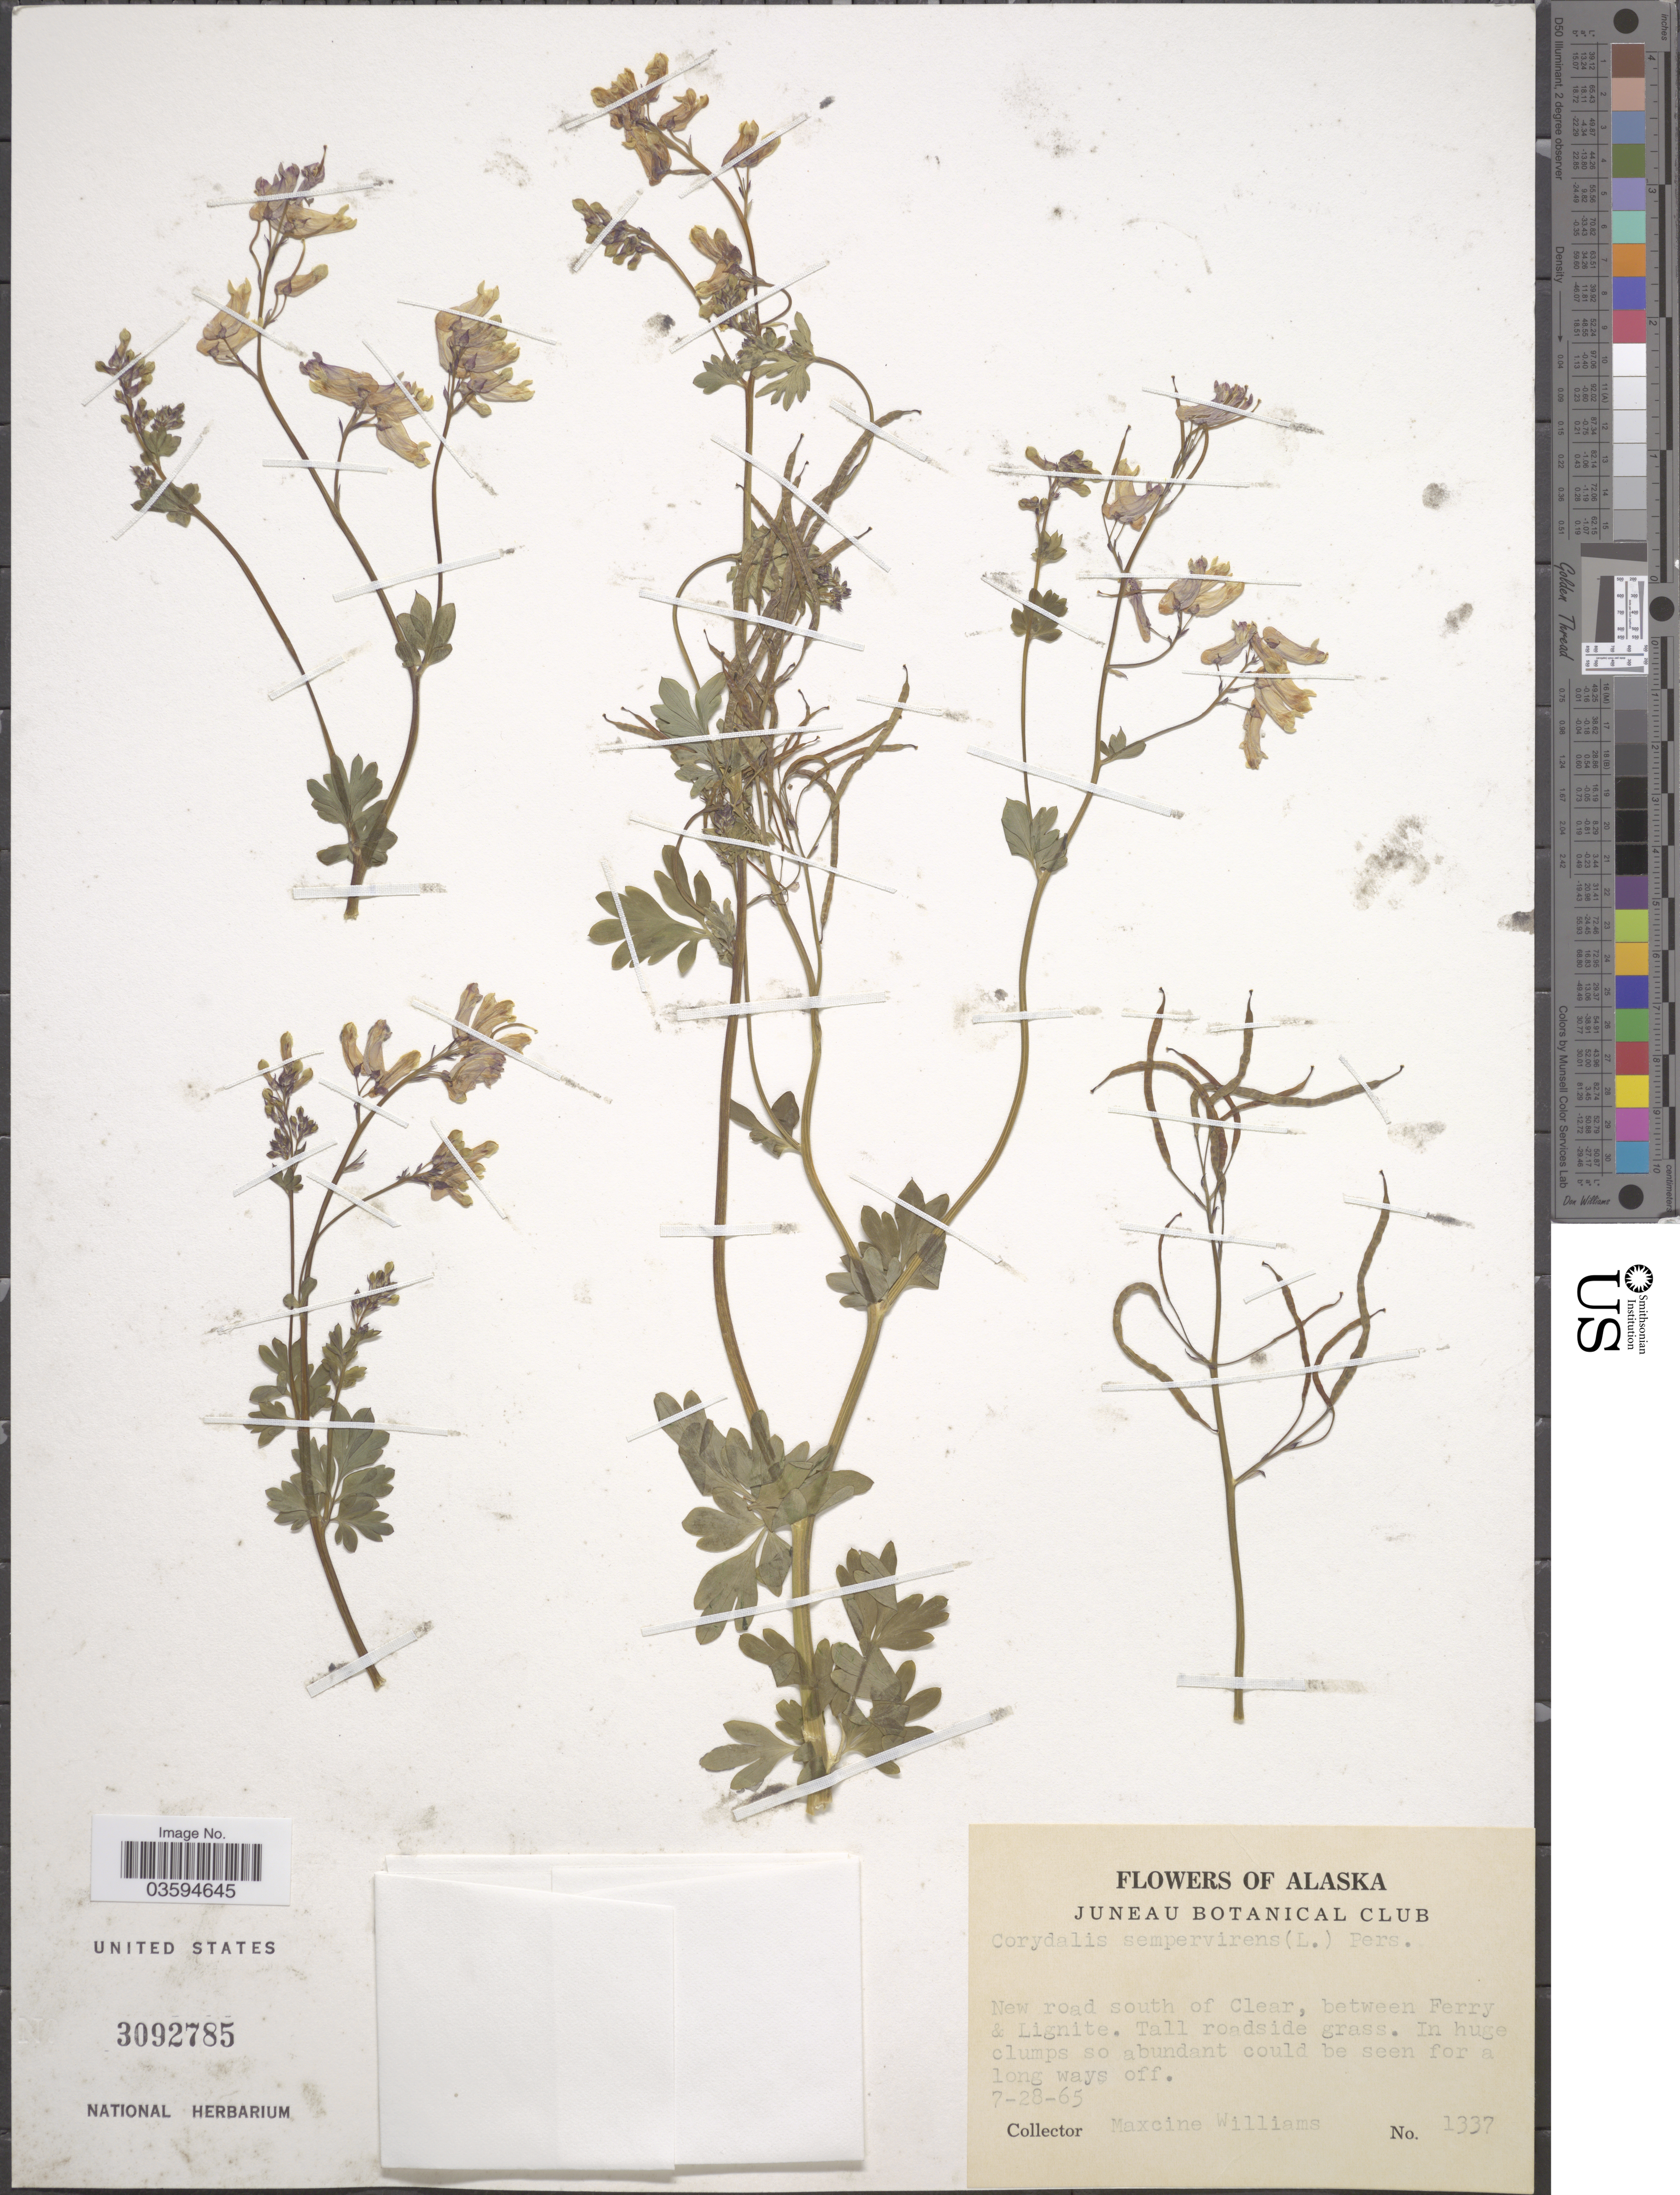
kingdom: Plantae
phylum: Tracheophyta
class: Magnoliopsida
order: Ranunculales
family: Papaveraceae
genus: Capnoides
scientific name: Capnoides sempervirens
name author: (L.) Borkh.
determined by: Strong, M. T., (US), Smithsonian Institution - National Museum of Natural History (UNITED STATES)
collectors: Mr. Williams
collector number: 1337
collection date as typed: Transcribed d/m/y: 28/7/65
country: United States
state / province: Alaska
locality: New road south of Clear, between Ferry & Lignite.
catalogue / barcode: US 3092785